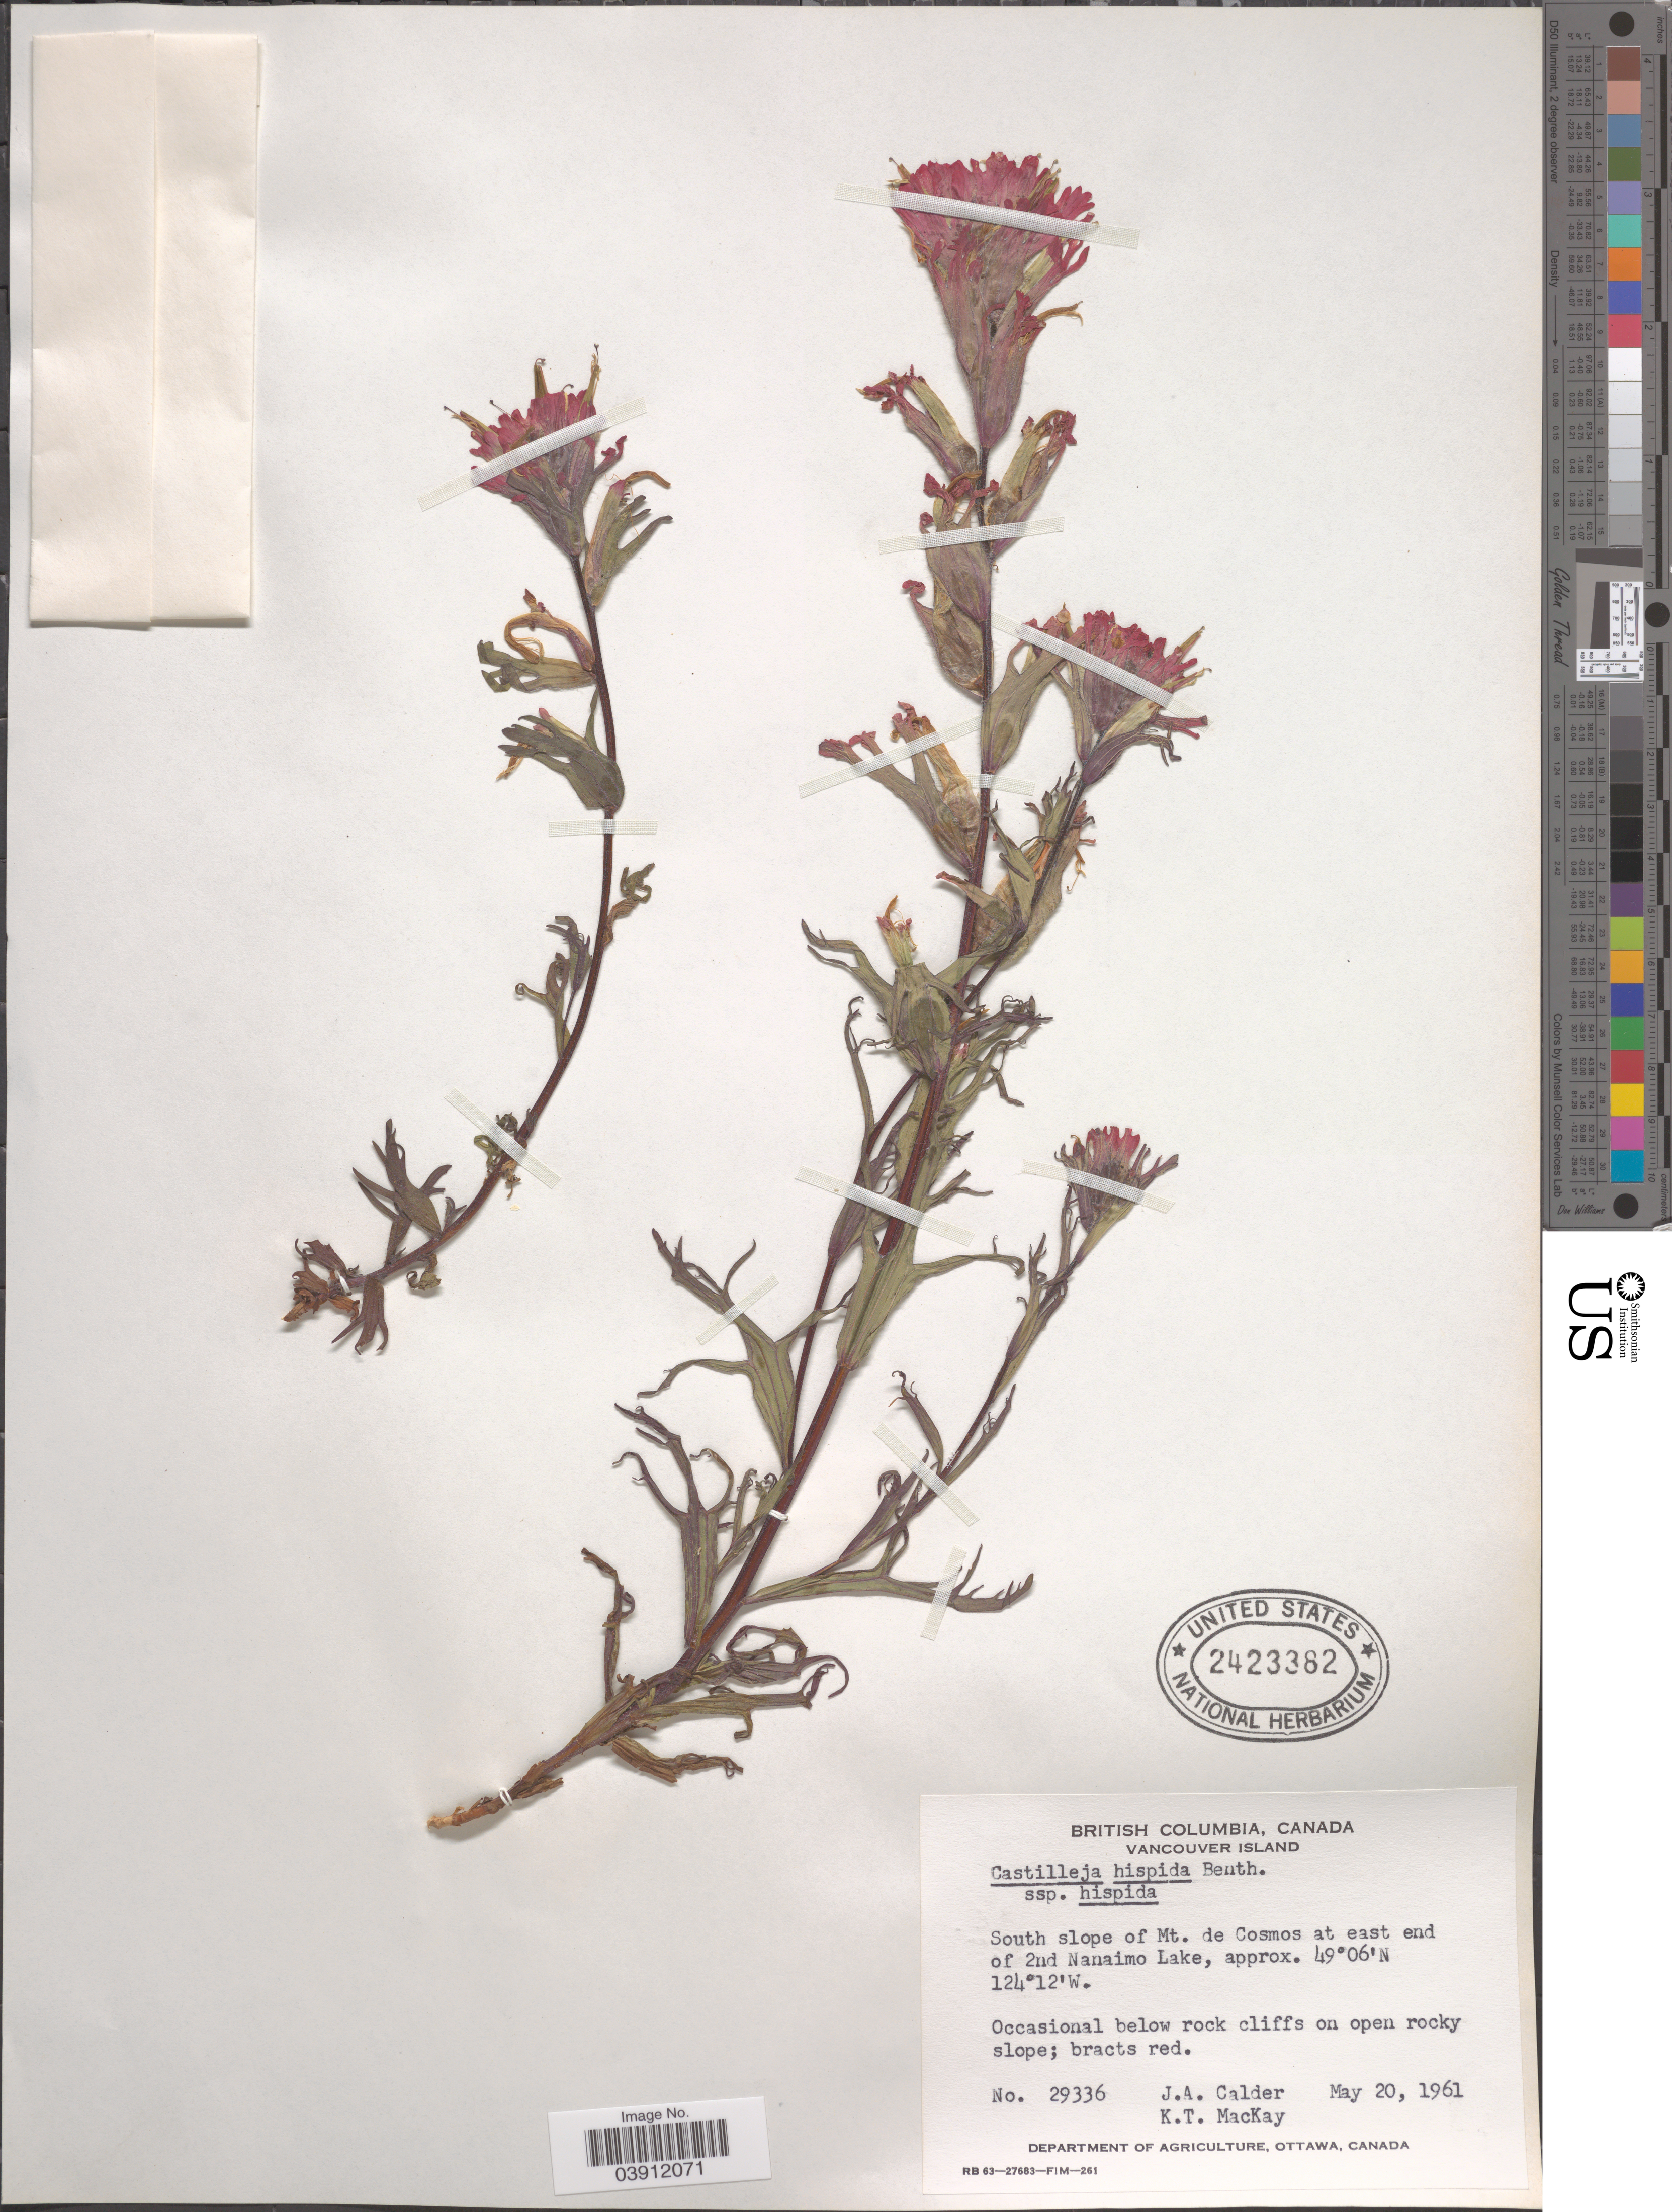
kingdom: Plantae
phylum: Tracheophyta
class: Magnoliopsida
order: Lamiales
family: Orobanchaceae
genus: Castilleja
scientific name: Castilleja hispida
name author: Benth. ex Hook.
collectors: J. A. Calder & K. T. Mackay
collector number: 29336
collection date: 1961-05-20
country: Canada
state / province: British Columbia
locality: Vancouver Island. South slope of Mt. de Cosmos at east end of 2nd Nanaimo Lake.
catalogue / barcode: US 2423382